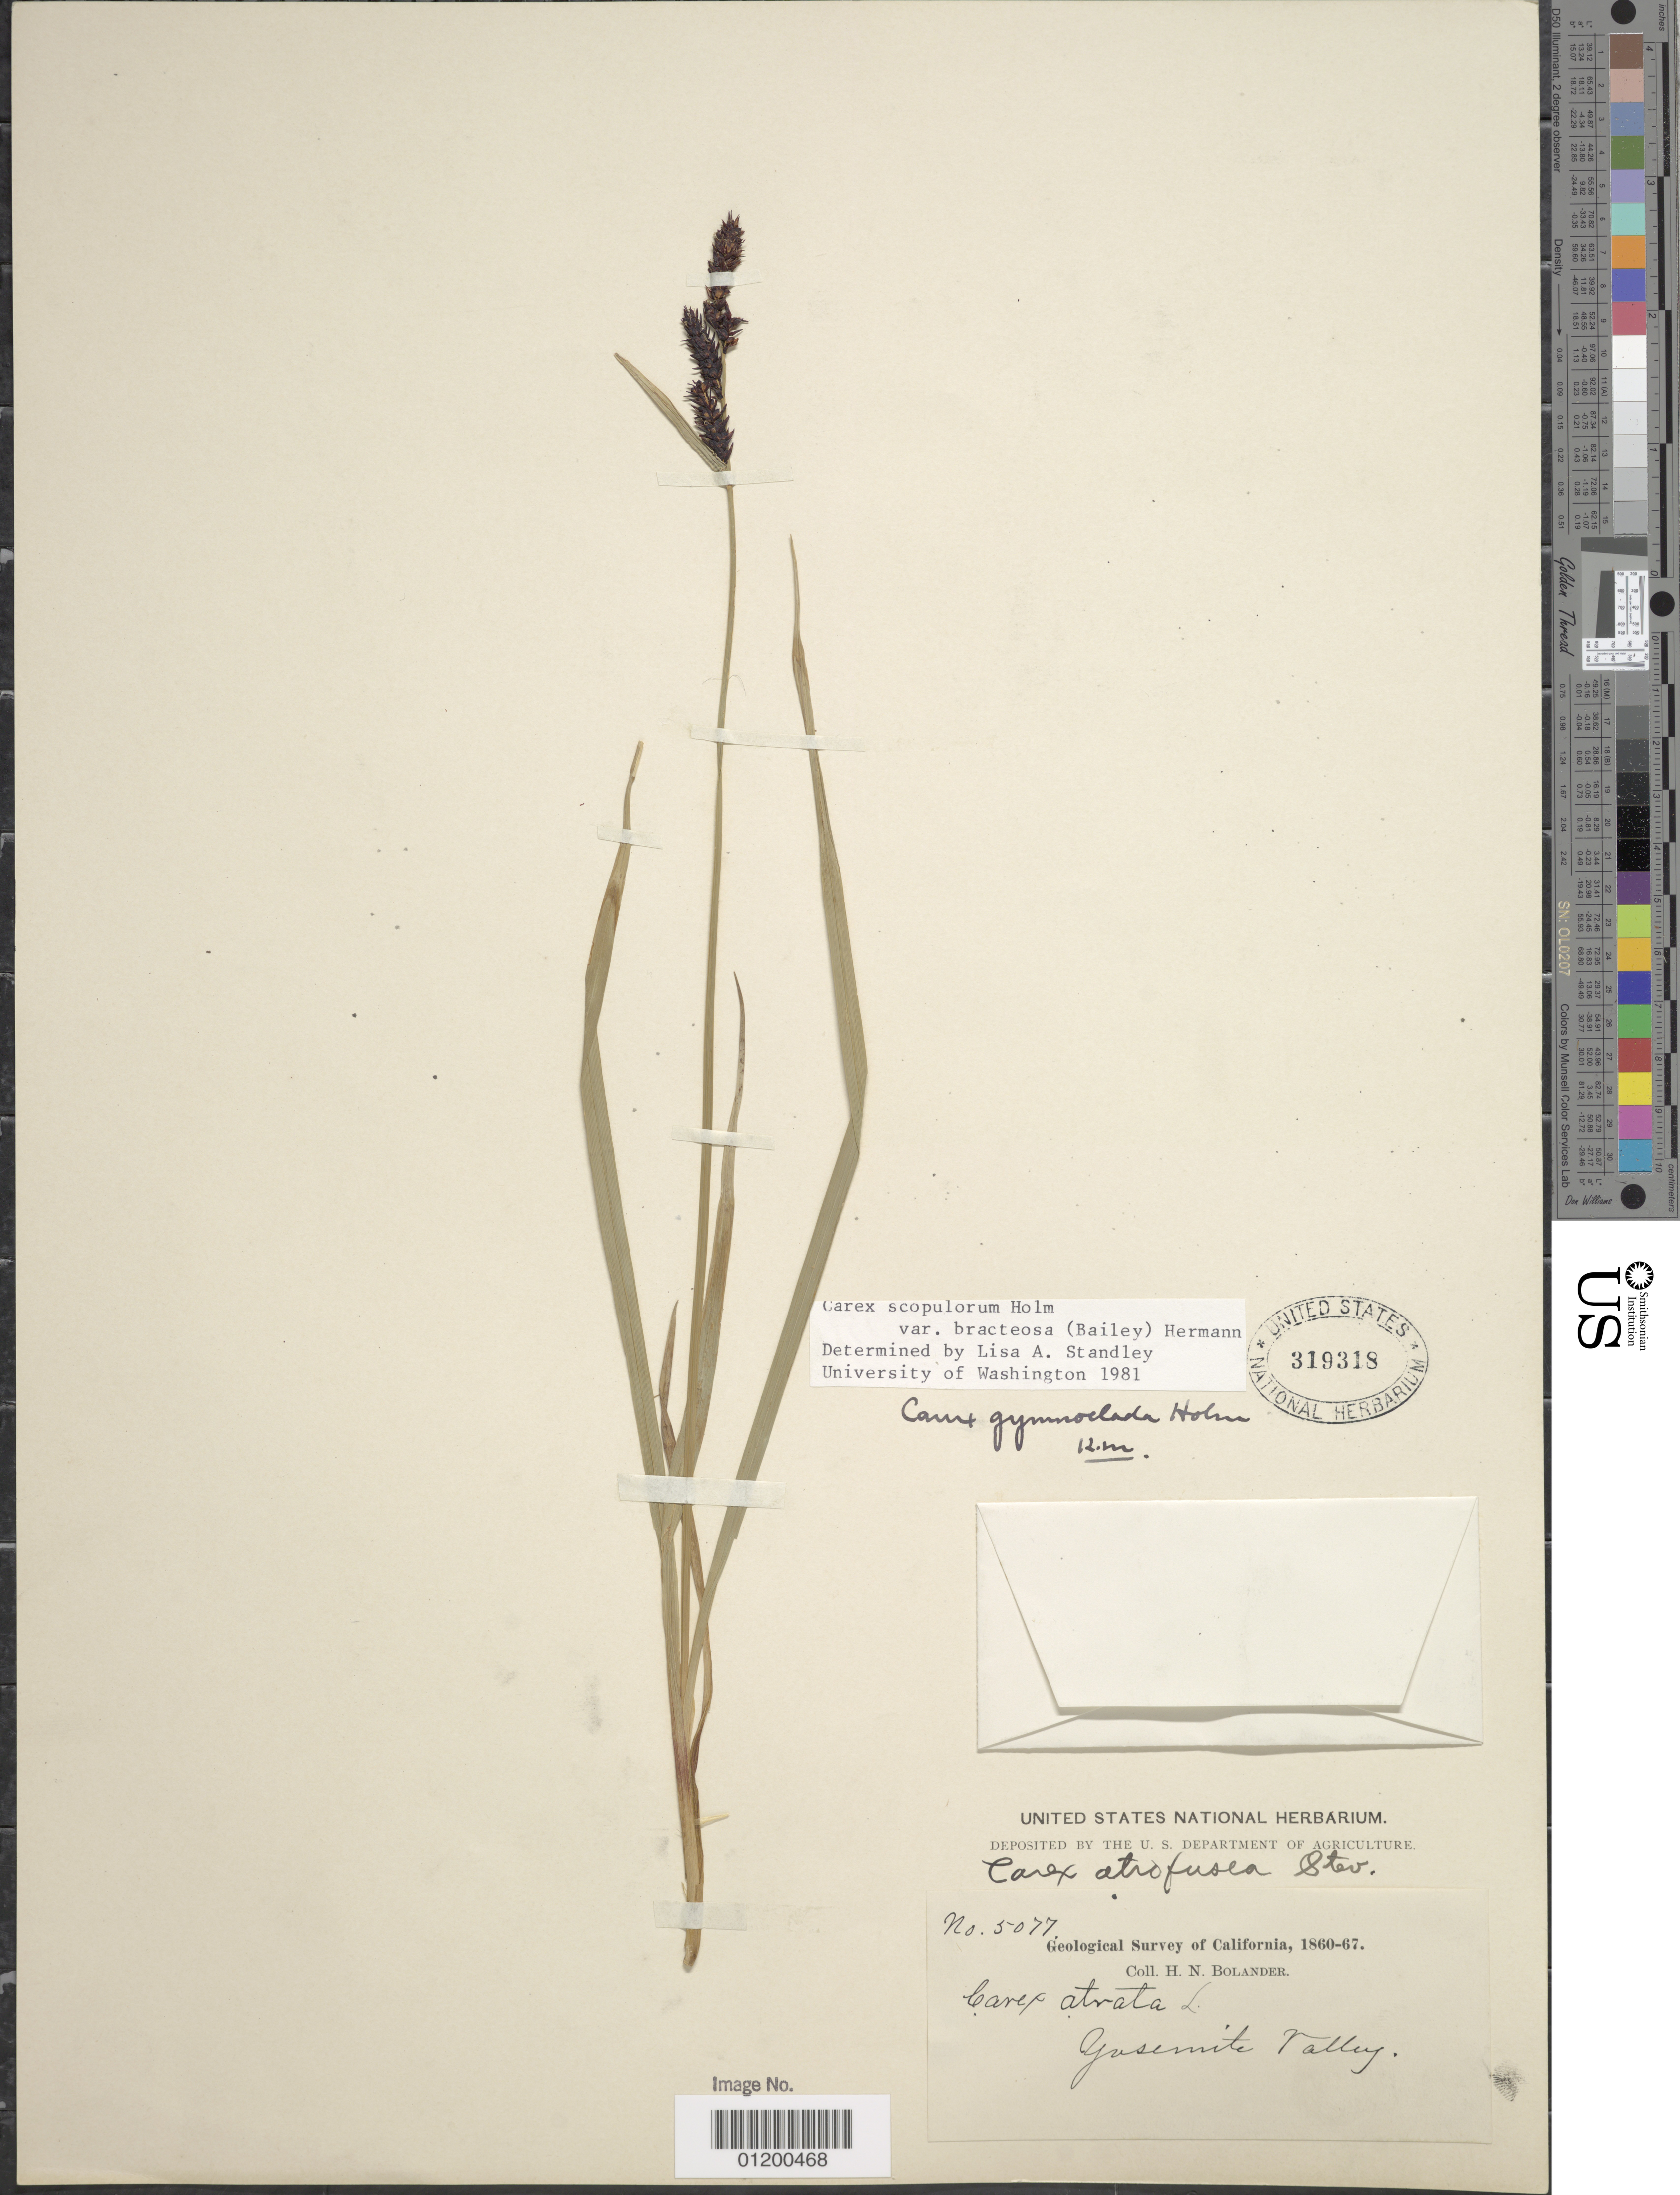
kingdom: Plantae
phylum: Tracheophyta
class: Liliopsida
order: Poales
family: Cyperaceae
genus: Carex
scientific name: Carex scopulorum var. bracteosa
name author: (L.H. Bailey) F.J. Herm.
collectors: H. Bolander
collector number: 5077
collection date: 1860/1867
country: United States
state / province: California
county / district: Mariposa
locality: Yosemite Valley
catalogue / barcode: US 319318